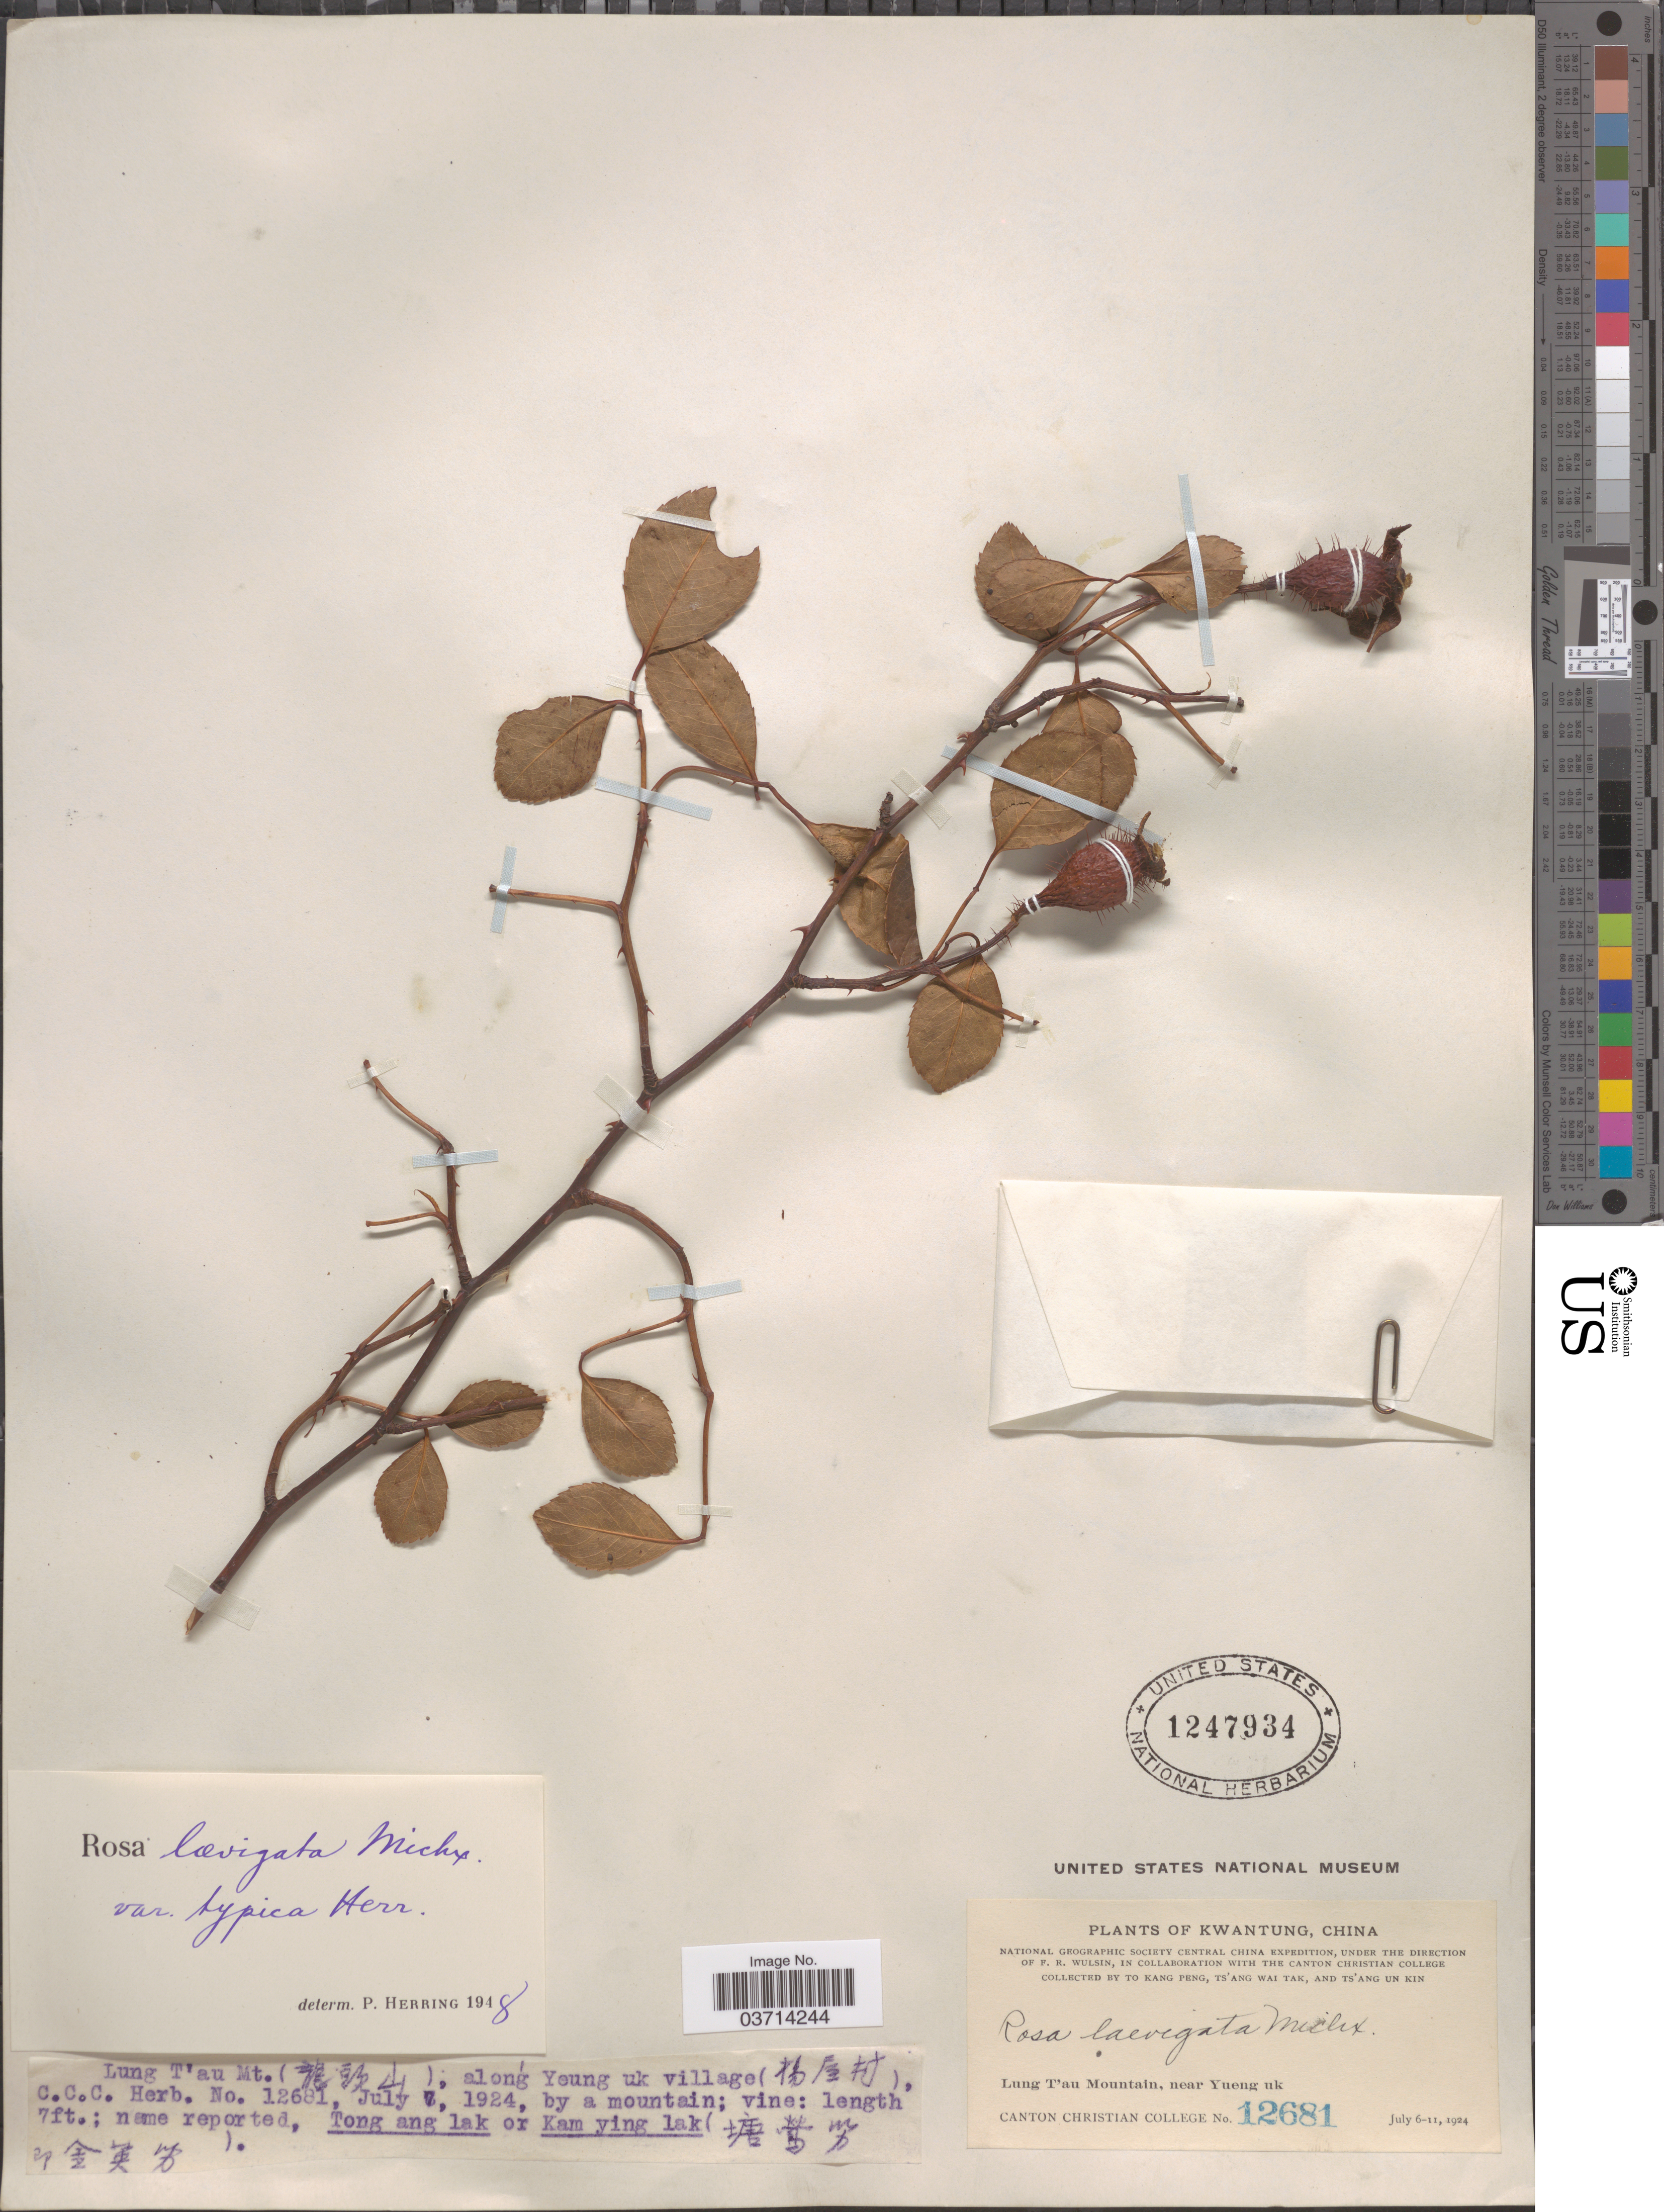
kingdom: Plantae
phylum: Tracheophyta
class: Magnoliopsida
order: Rosales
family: Rosaceae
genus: Rosa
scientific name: Rosa laevigata var. typica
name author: Herr.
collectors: T. K. Peng, T. Tak & T. Kin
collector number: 12681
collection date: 1924-07-07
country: China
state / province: Guangdong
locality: Kwantung. Lung T'au Mountain, near Yueng uk. Lung T'au Mt. (X), along Yeung uk village (X).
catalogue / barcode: US 1247934